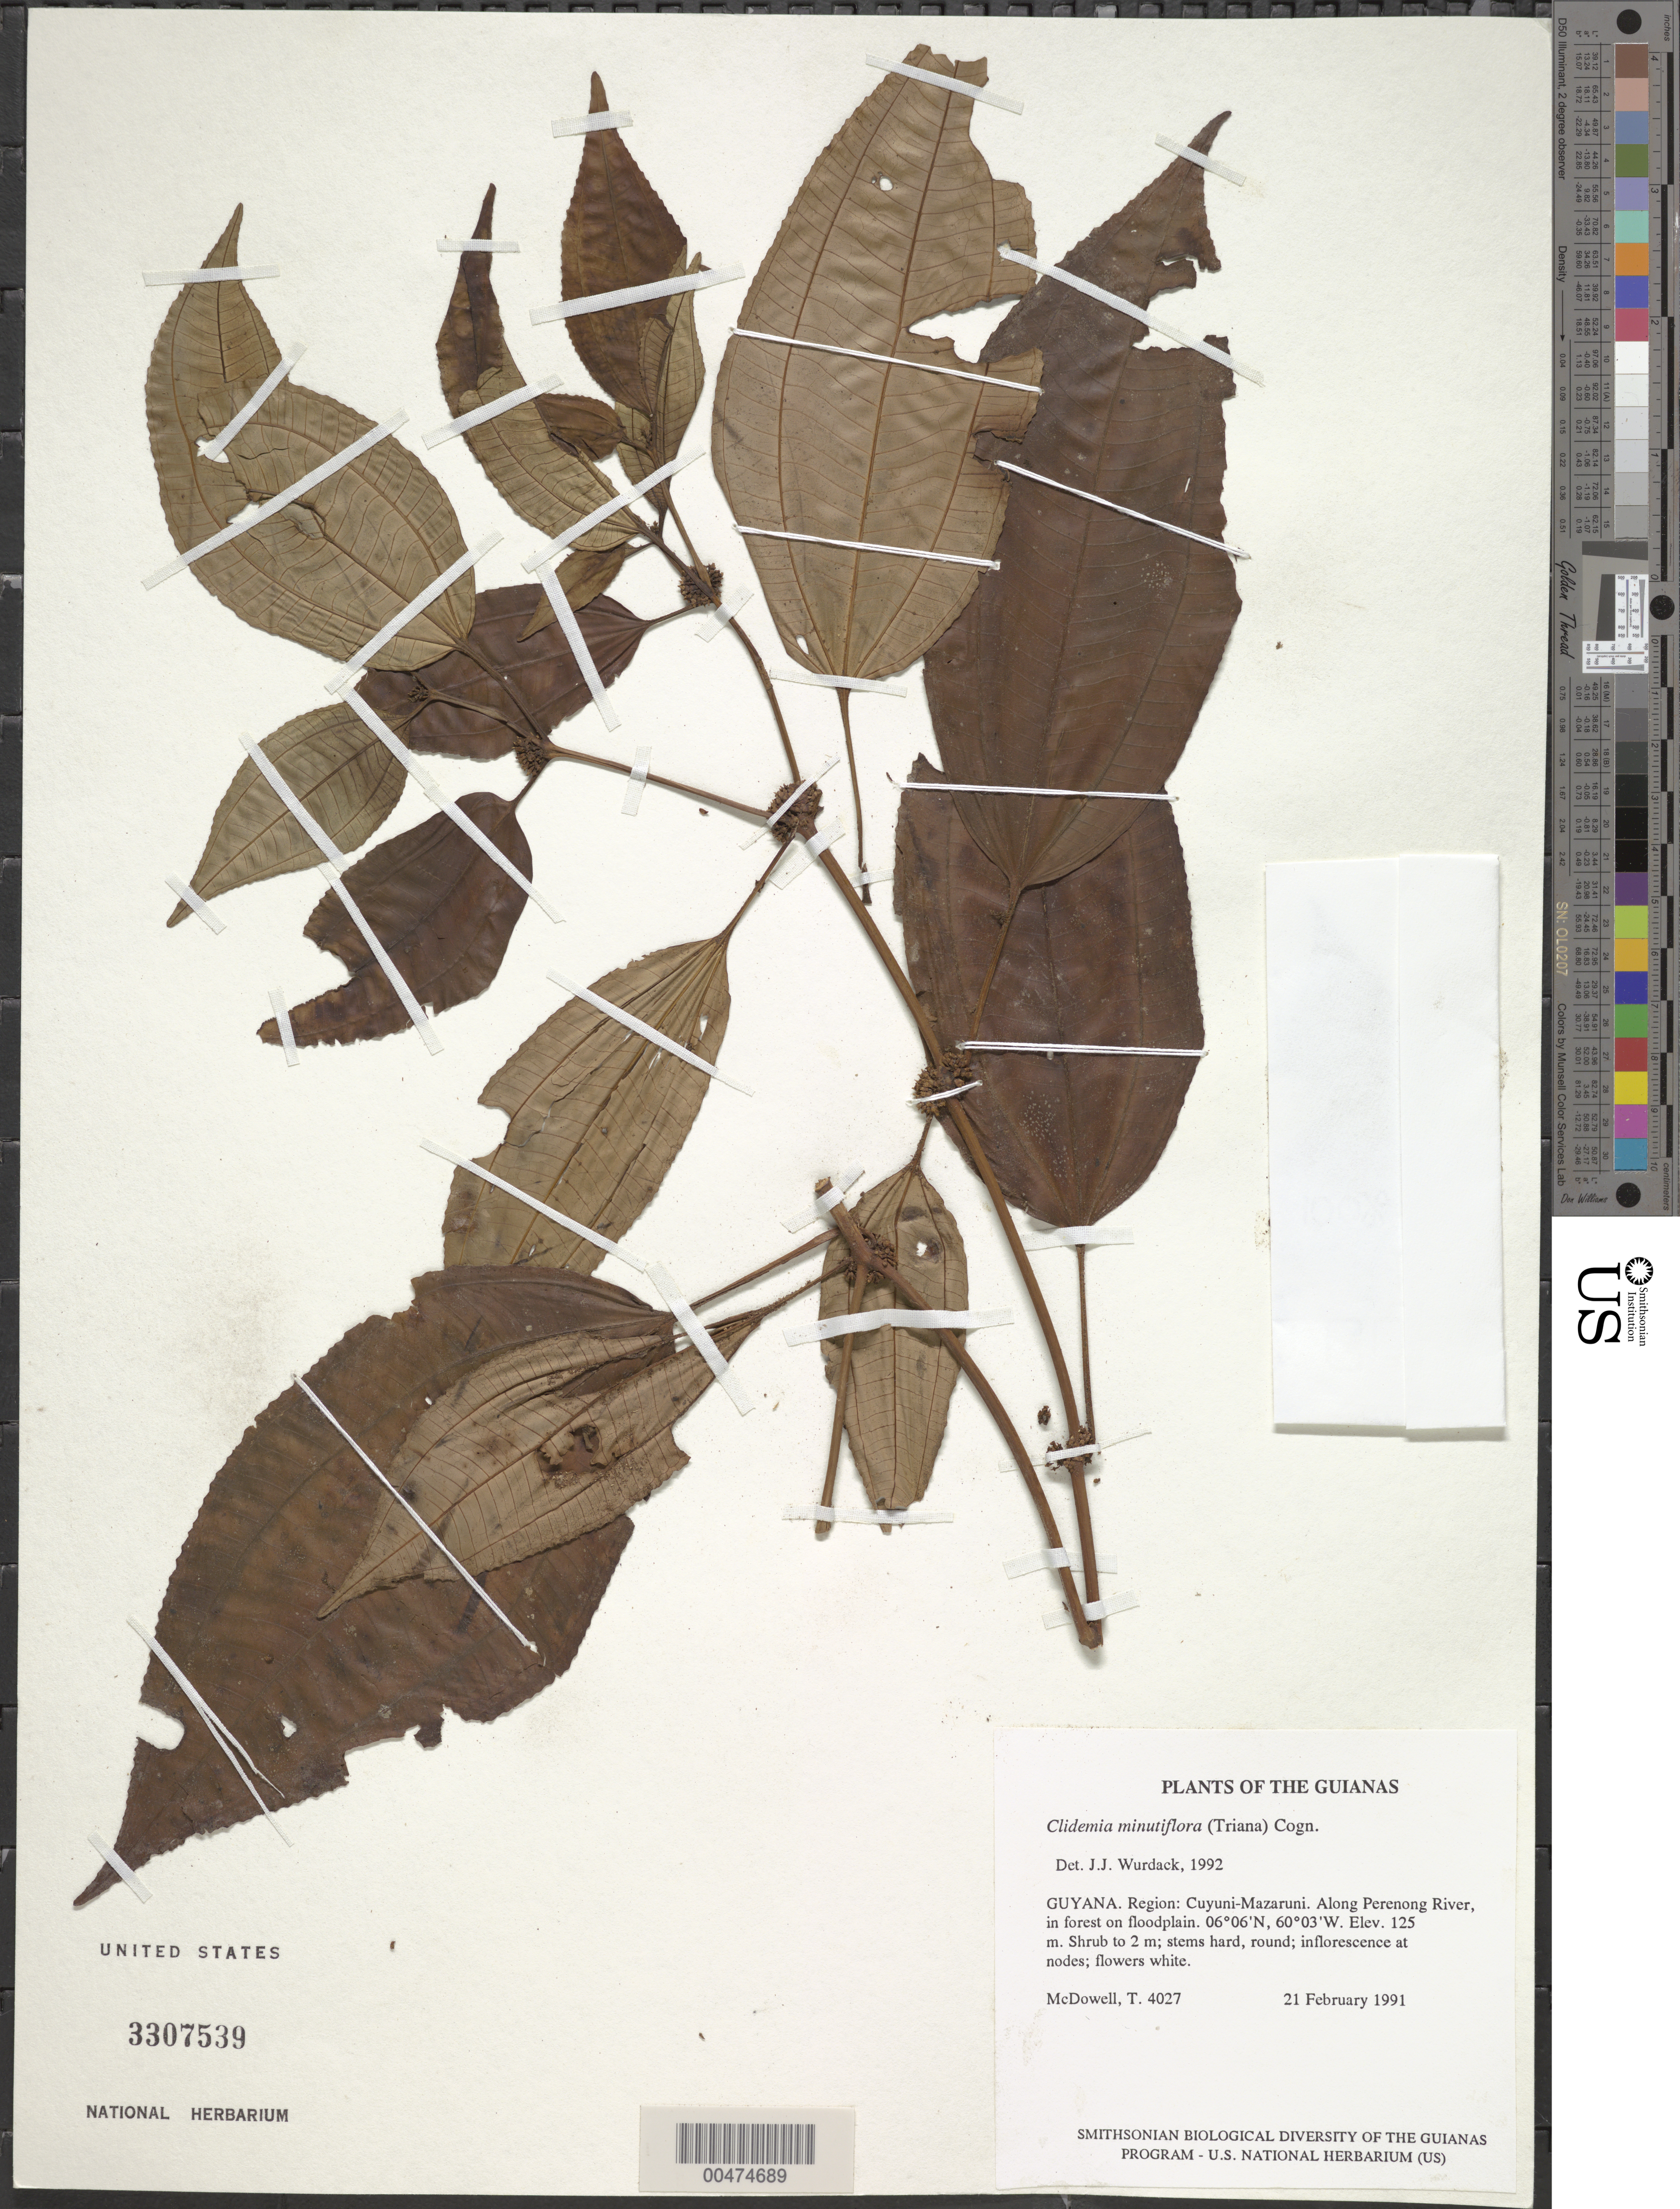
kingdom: Plantae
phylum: Tracheophyta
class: Magnoliopsida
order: Myrtales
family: Melastomataceae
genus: Clidemia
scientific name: Clidemia minutiflora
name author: (Triana) Cogn.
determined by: Wurdack, John J., (US), US (UNITED STATES)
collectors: T. McDowell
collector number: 4027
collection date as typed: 21 February 1991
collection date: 1991-02-21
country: Guyana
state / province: Cuyuni-Mazaruni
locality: Along Perenong River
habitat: Forest on floodplain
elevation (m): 125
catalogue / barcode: US 3307539